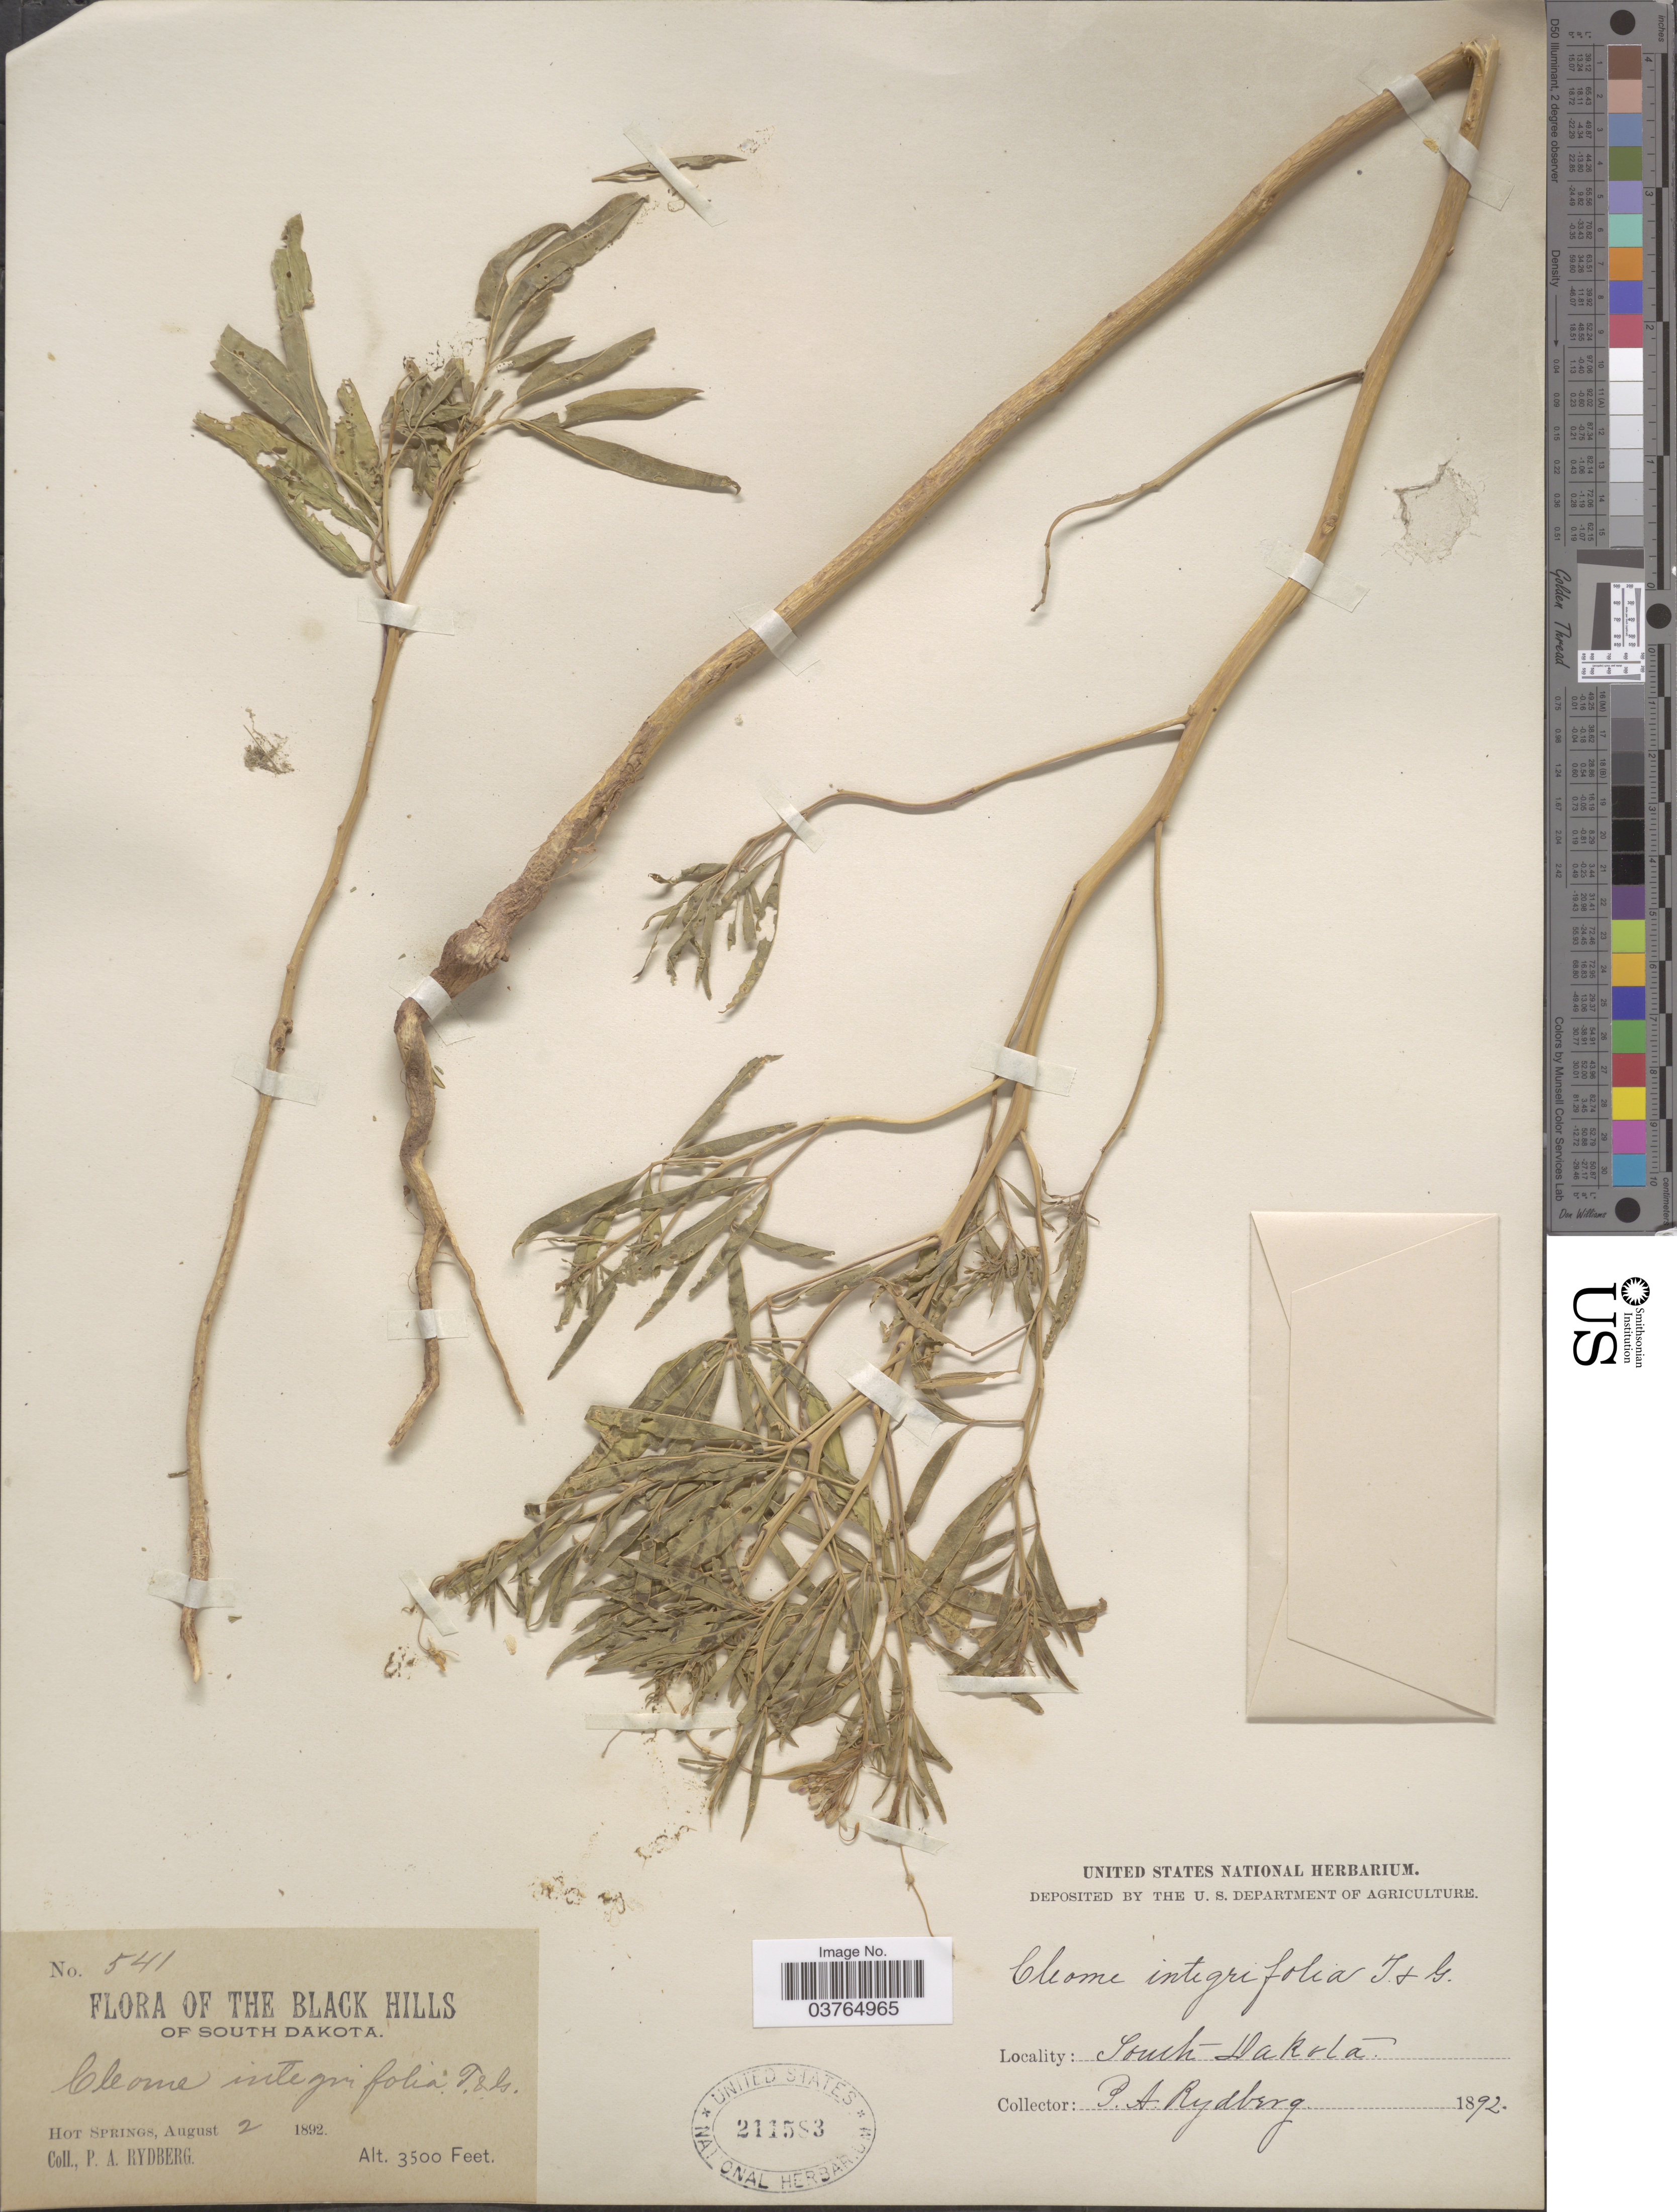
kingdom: Plantae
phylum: Tracheophyta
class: Magnoliopsida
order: Brassicales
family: Cleomaceae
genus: Cleomella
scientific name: Cleomella serrulata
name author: (Pursh) Roalson & J.C. Hall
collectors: P. A. Rydberg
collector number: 541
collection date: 1892-08-02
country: United States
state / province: South Dakota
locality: The Black Hills of South Dakota. Hot Springs.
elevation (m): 1067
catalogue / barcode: US 211583